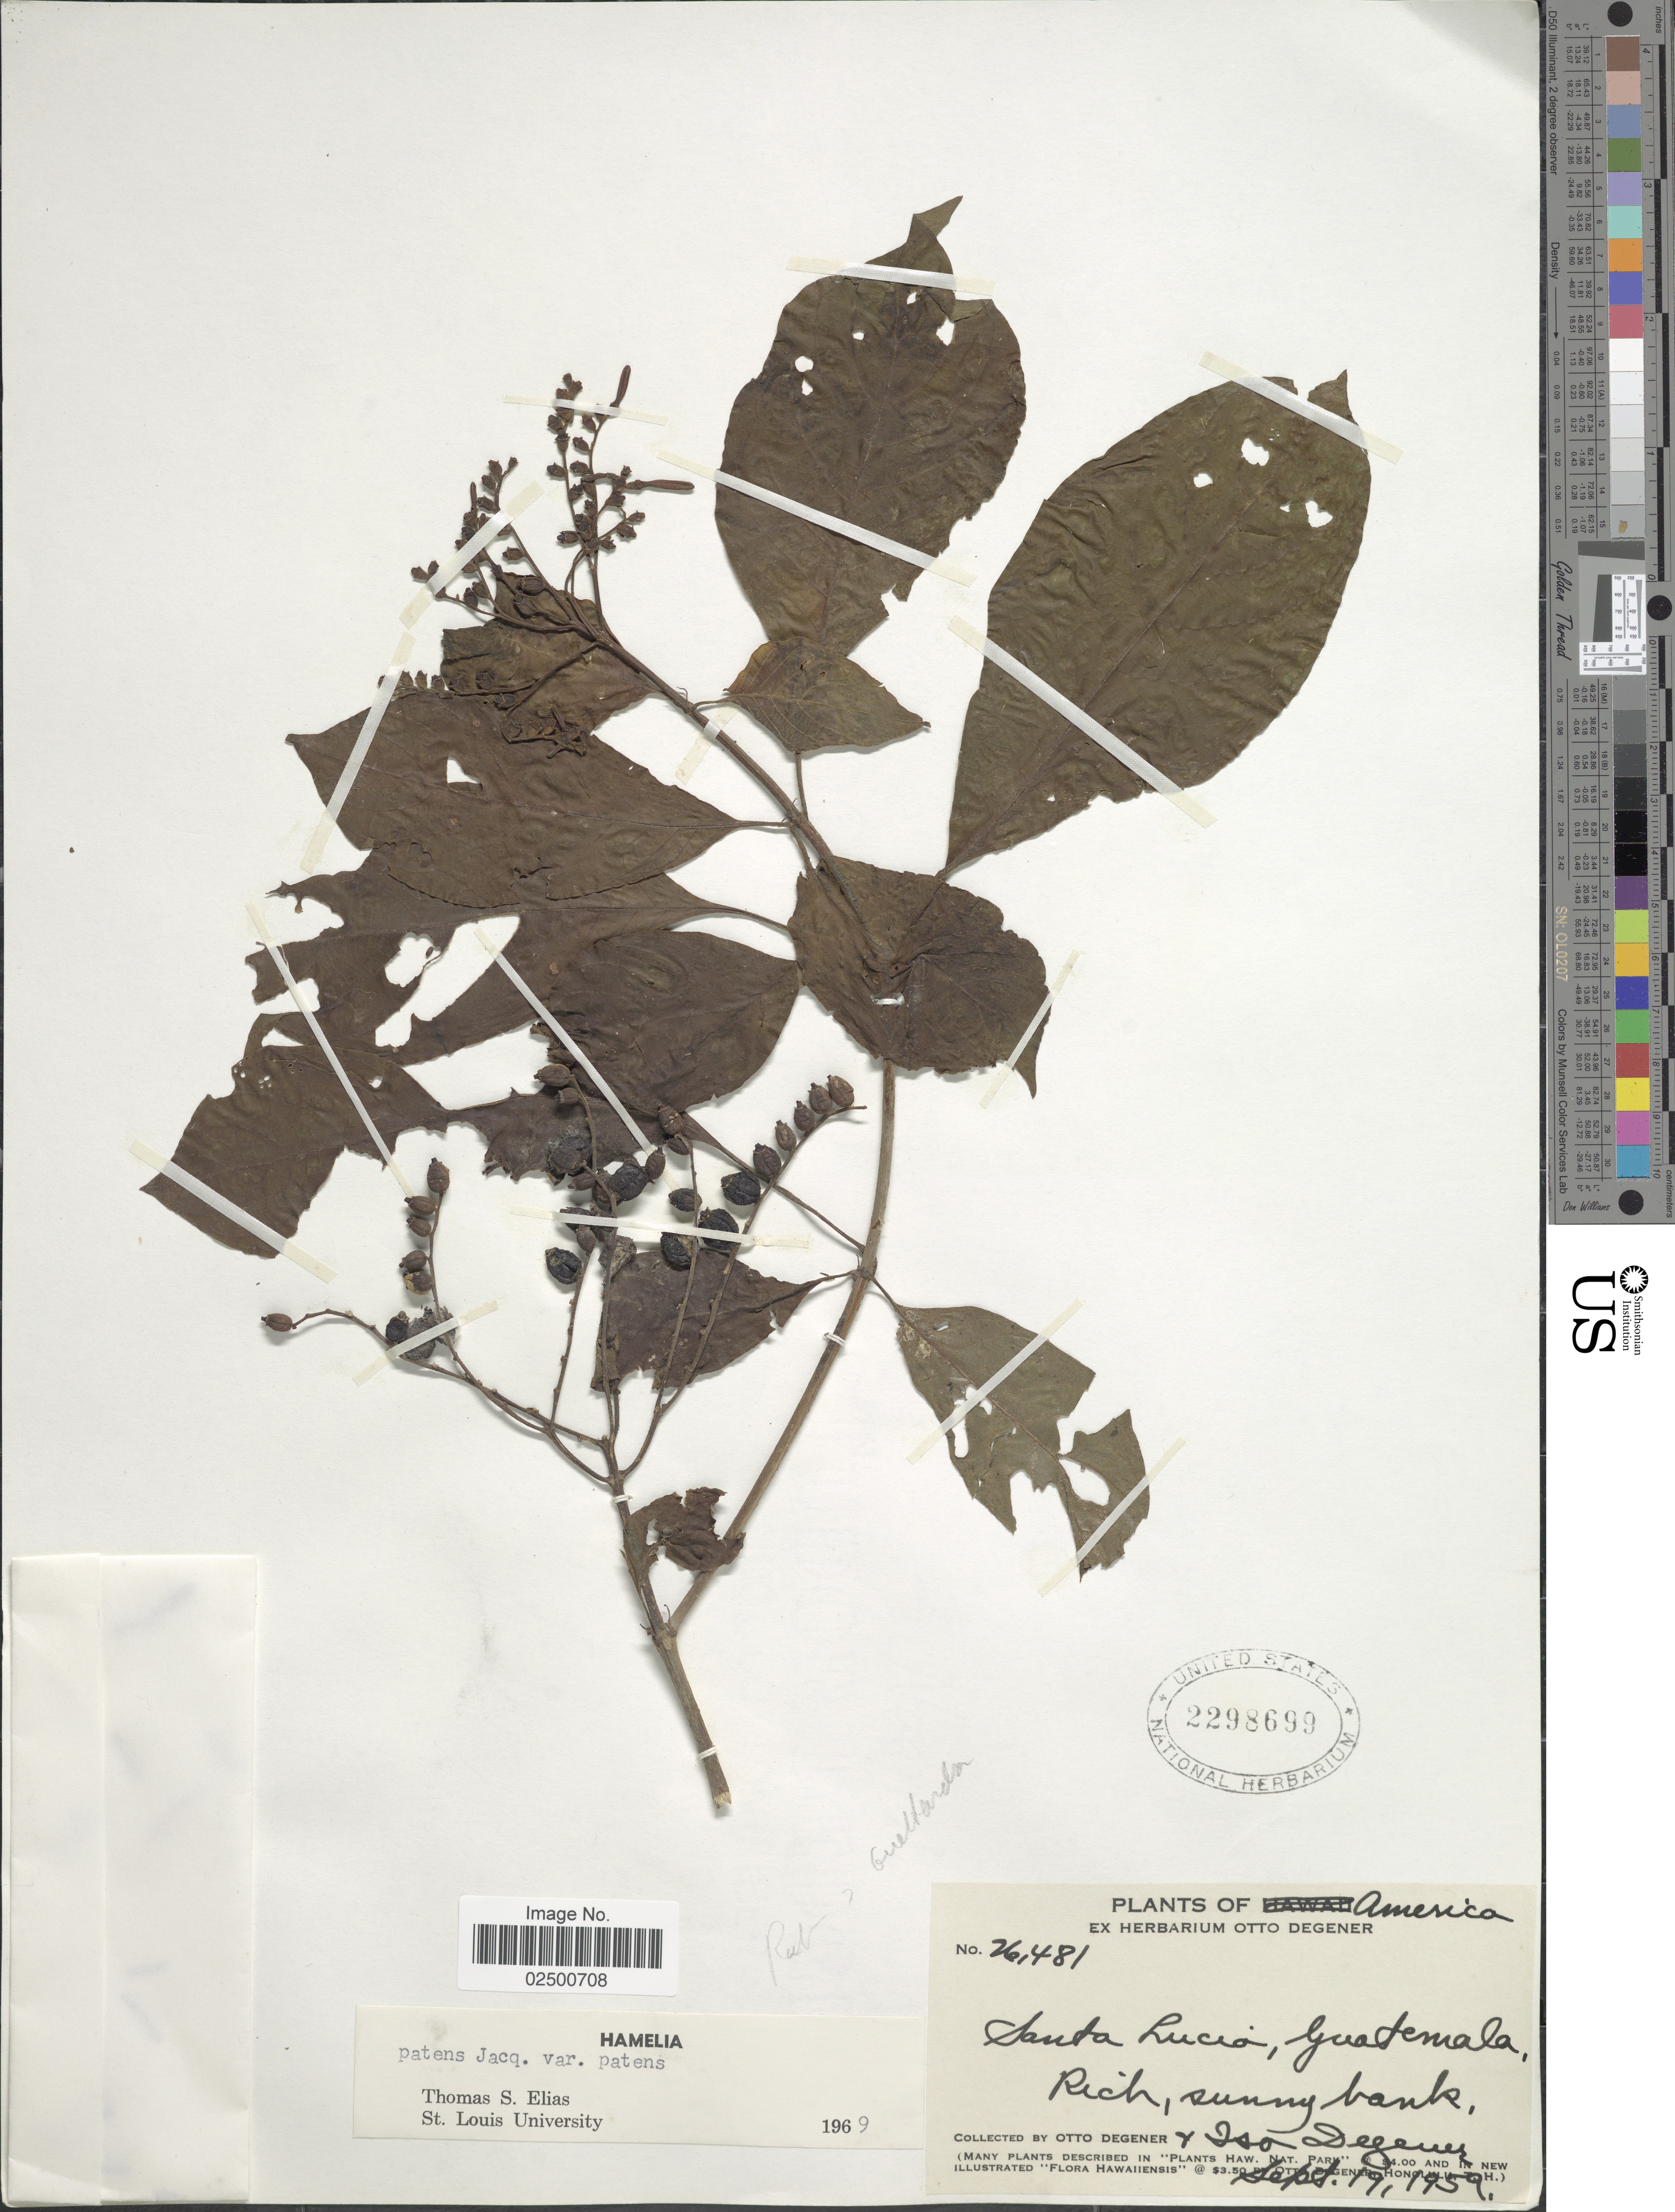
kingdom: Plantae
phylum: Tracheophyta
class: Magnoliopsida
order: Gentianales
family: Rubiaceae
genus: Hamelia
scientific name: Hamelia patens var. patens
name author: Jacq.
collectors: O. Degener & I. Degener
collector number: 26481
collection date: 1959-09-19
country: Guatemala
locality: America. Santa Lucia.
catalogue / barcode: US 2298699